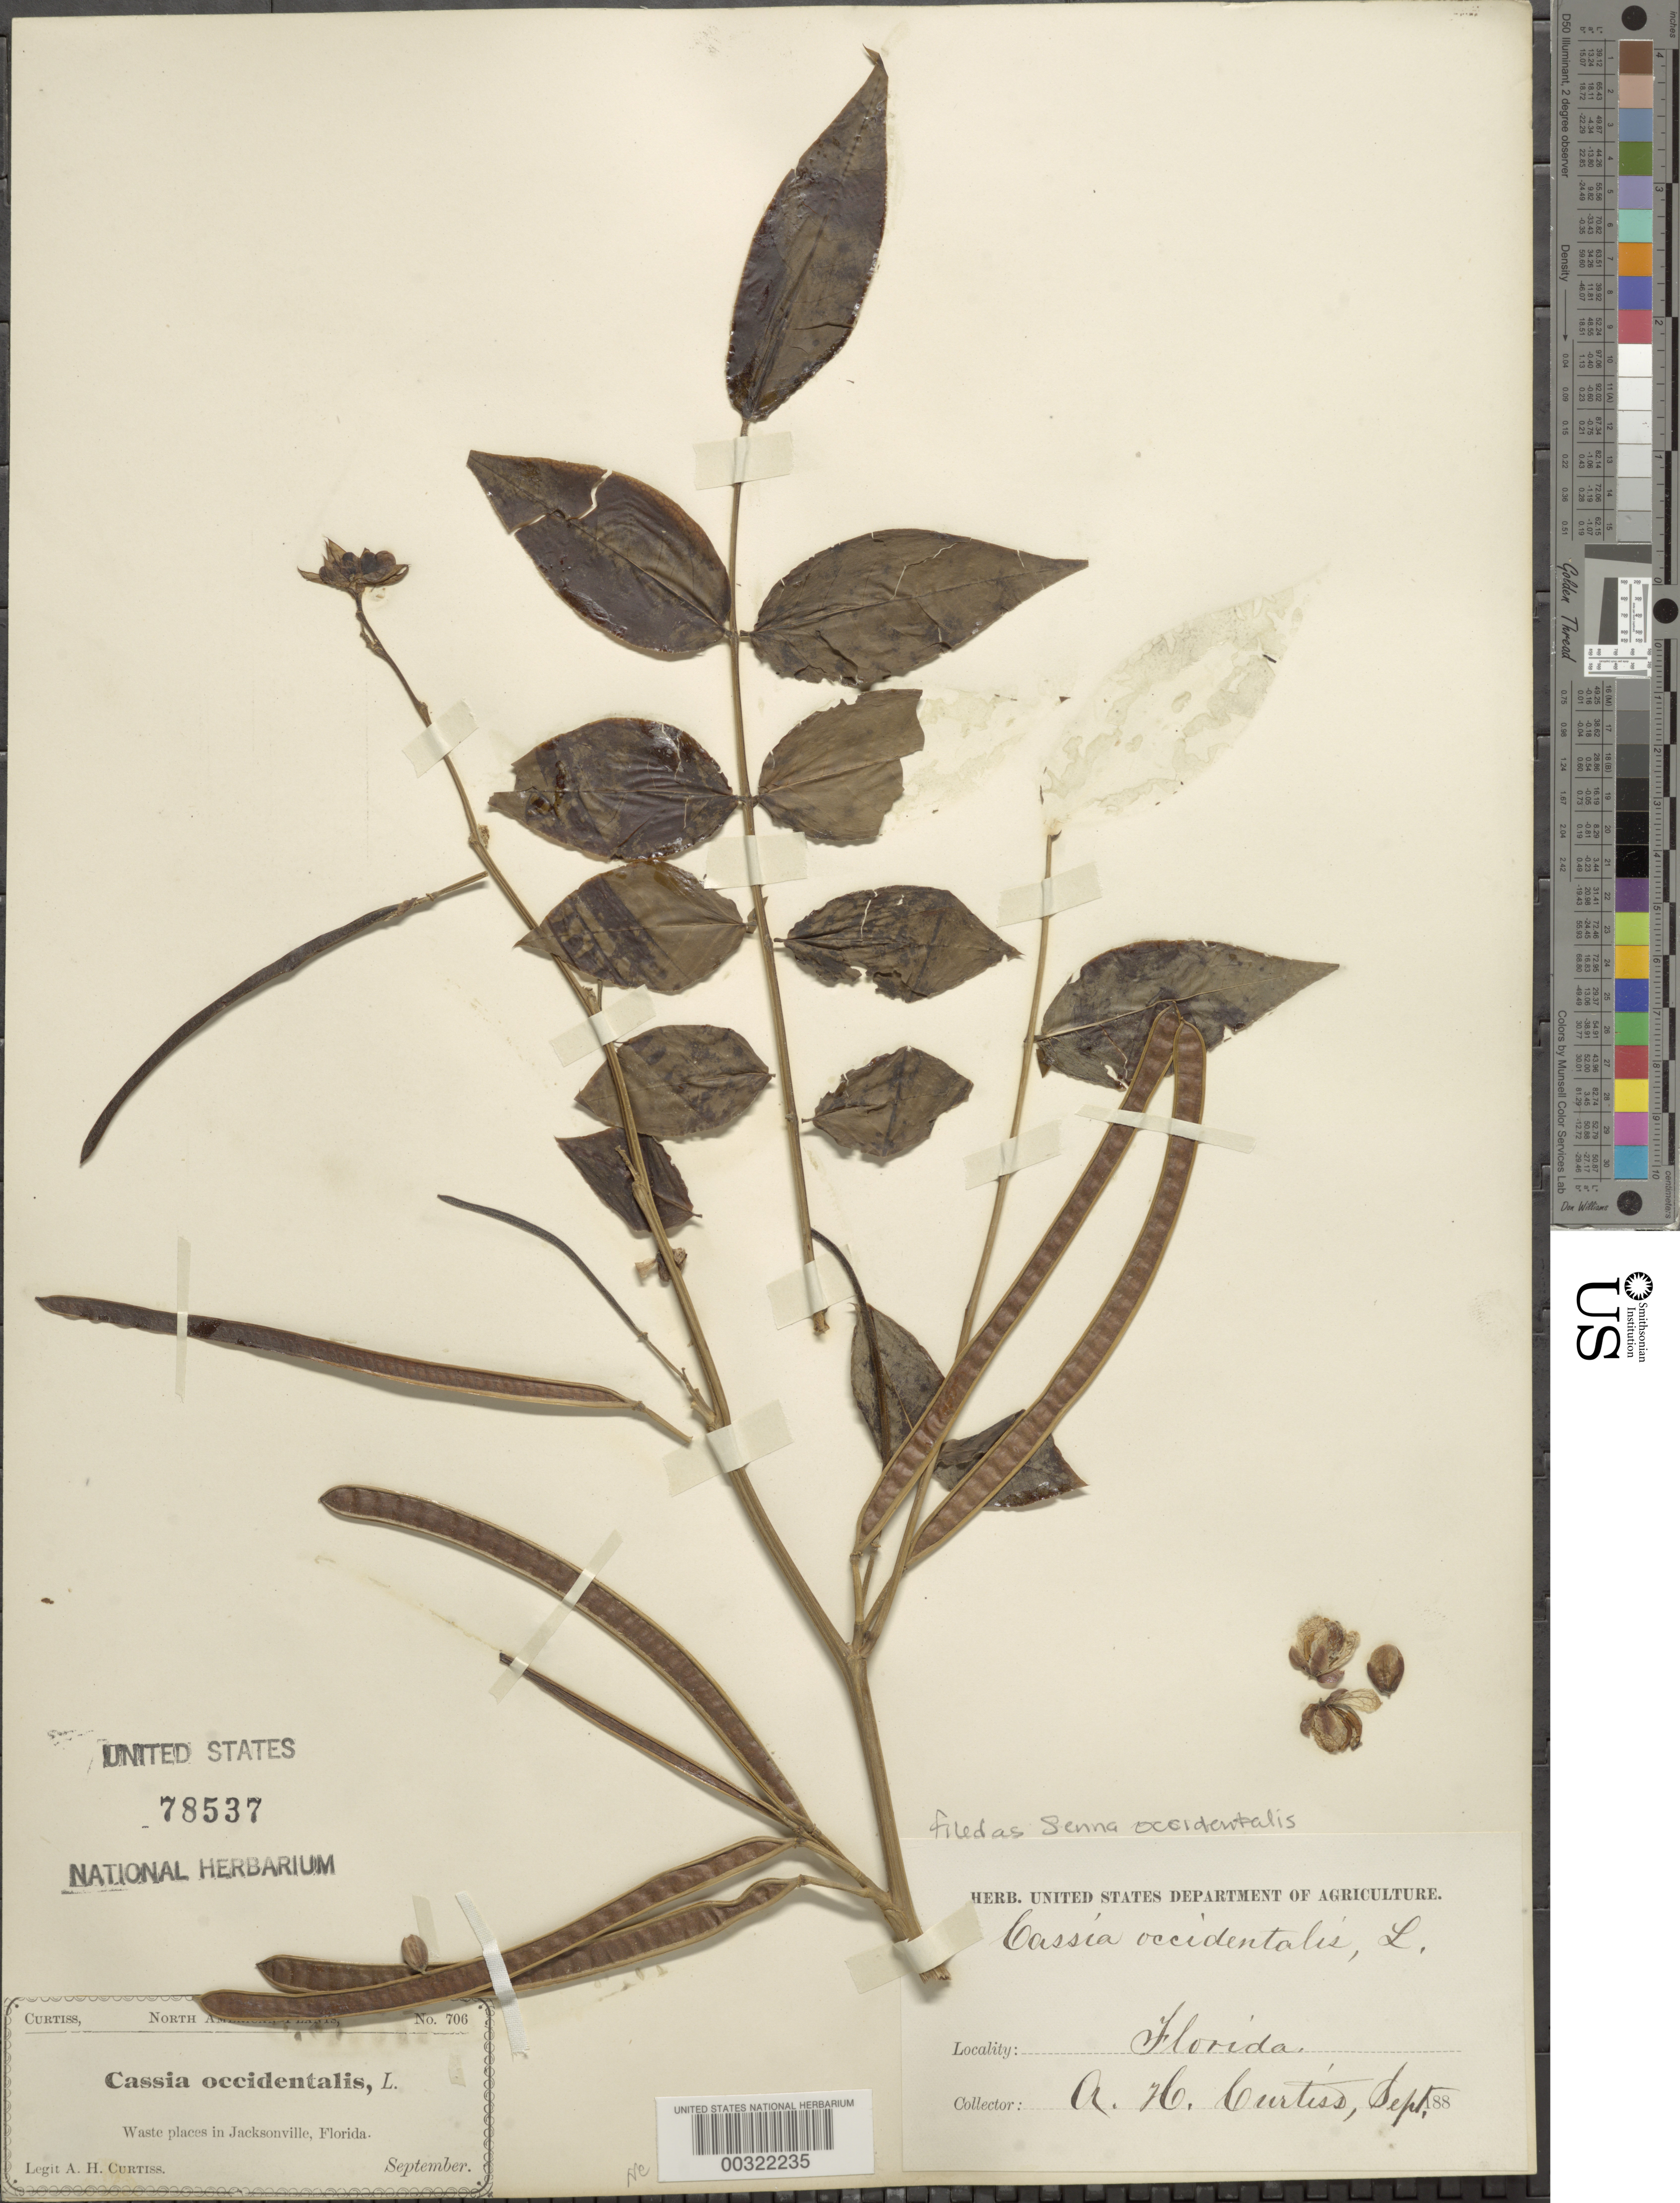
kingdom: Plantae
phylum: Tracheophyta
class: Magnoliopsida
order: Fabales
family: Fabaceae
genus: Senna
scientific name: Senna occidentalis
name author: (L.) Link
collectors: A. H. Curtiss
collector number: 706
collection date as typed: Sep 188-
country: United States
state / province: Florida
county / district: Duval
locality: In jacksonville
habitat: Waste places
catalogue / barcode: US 78537